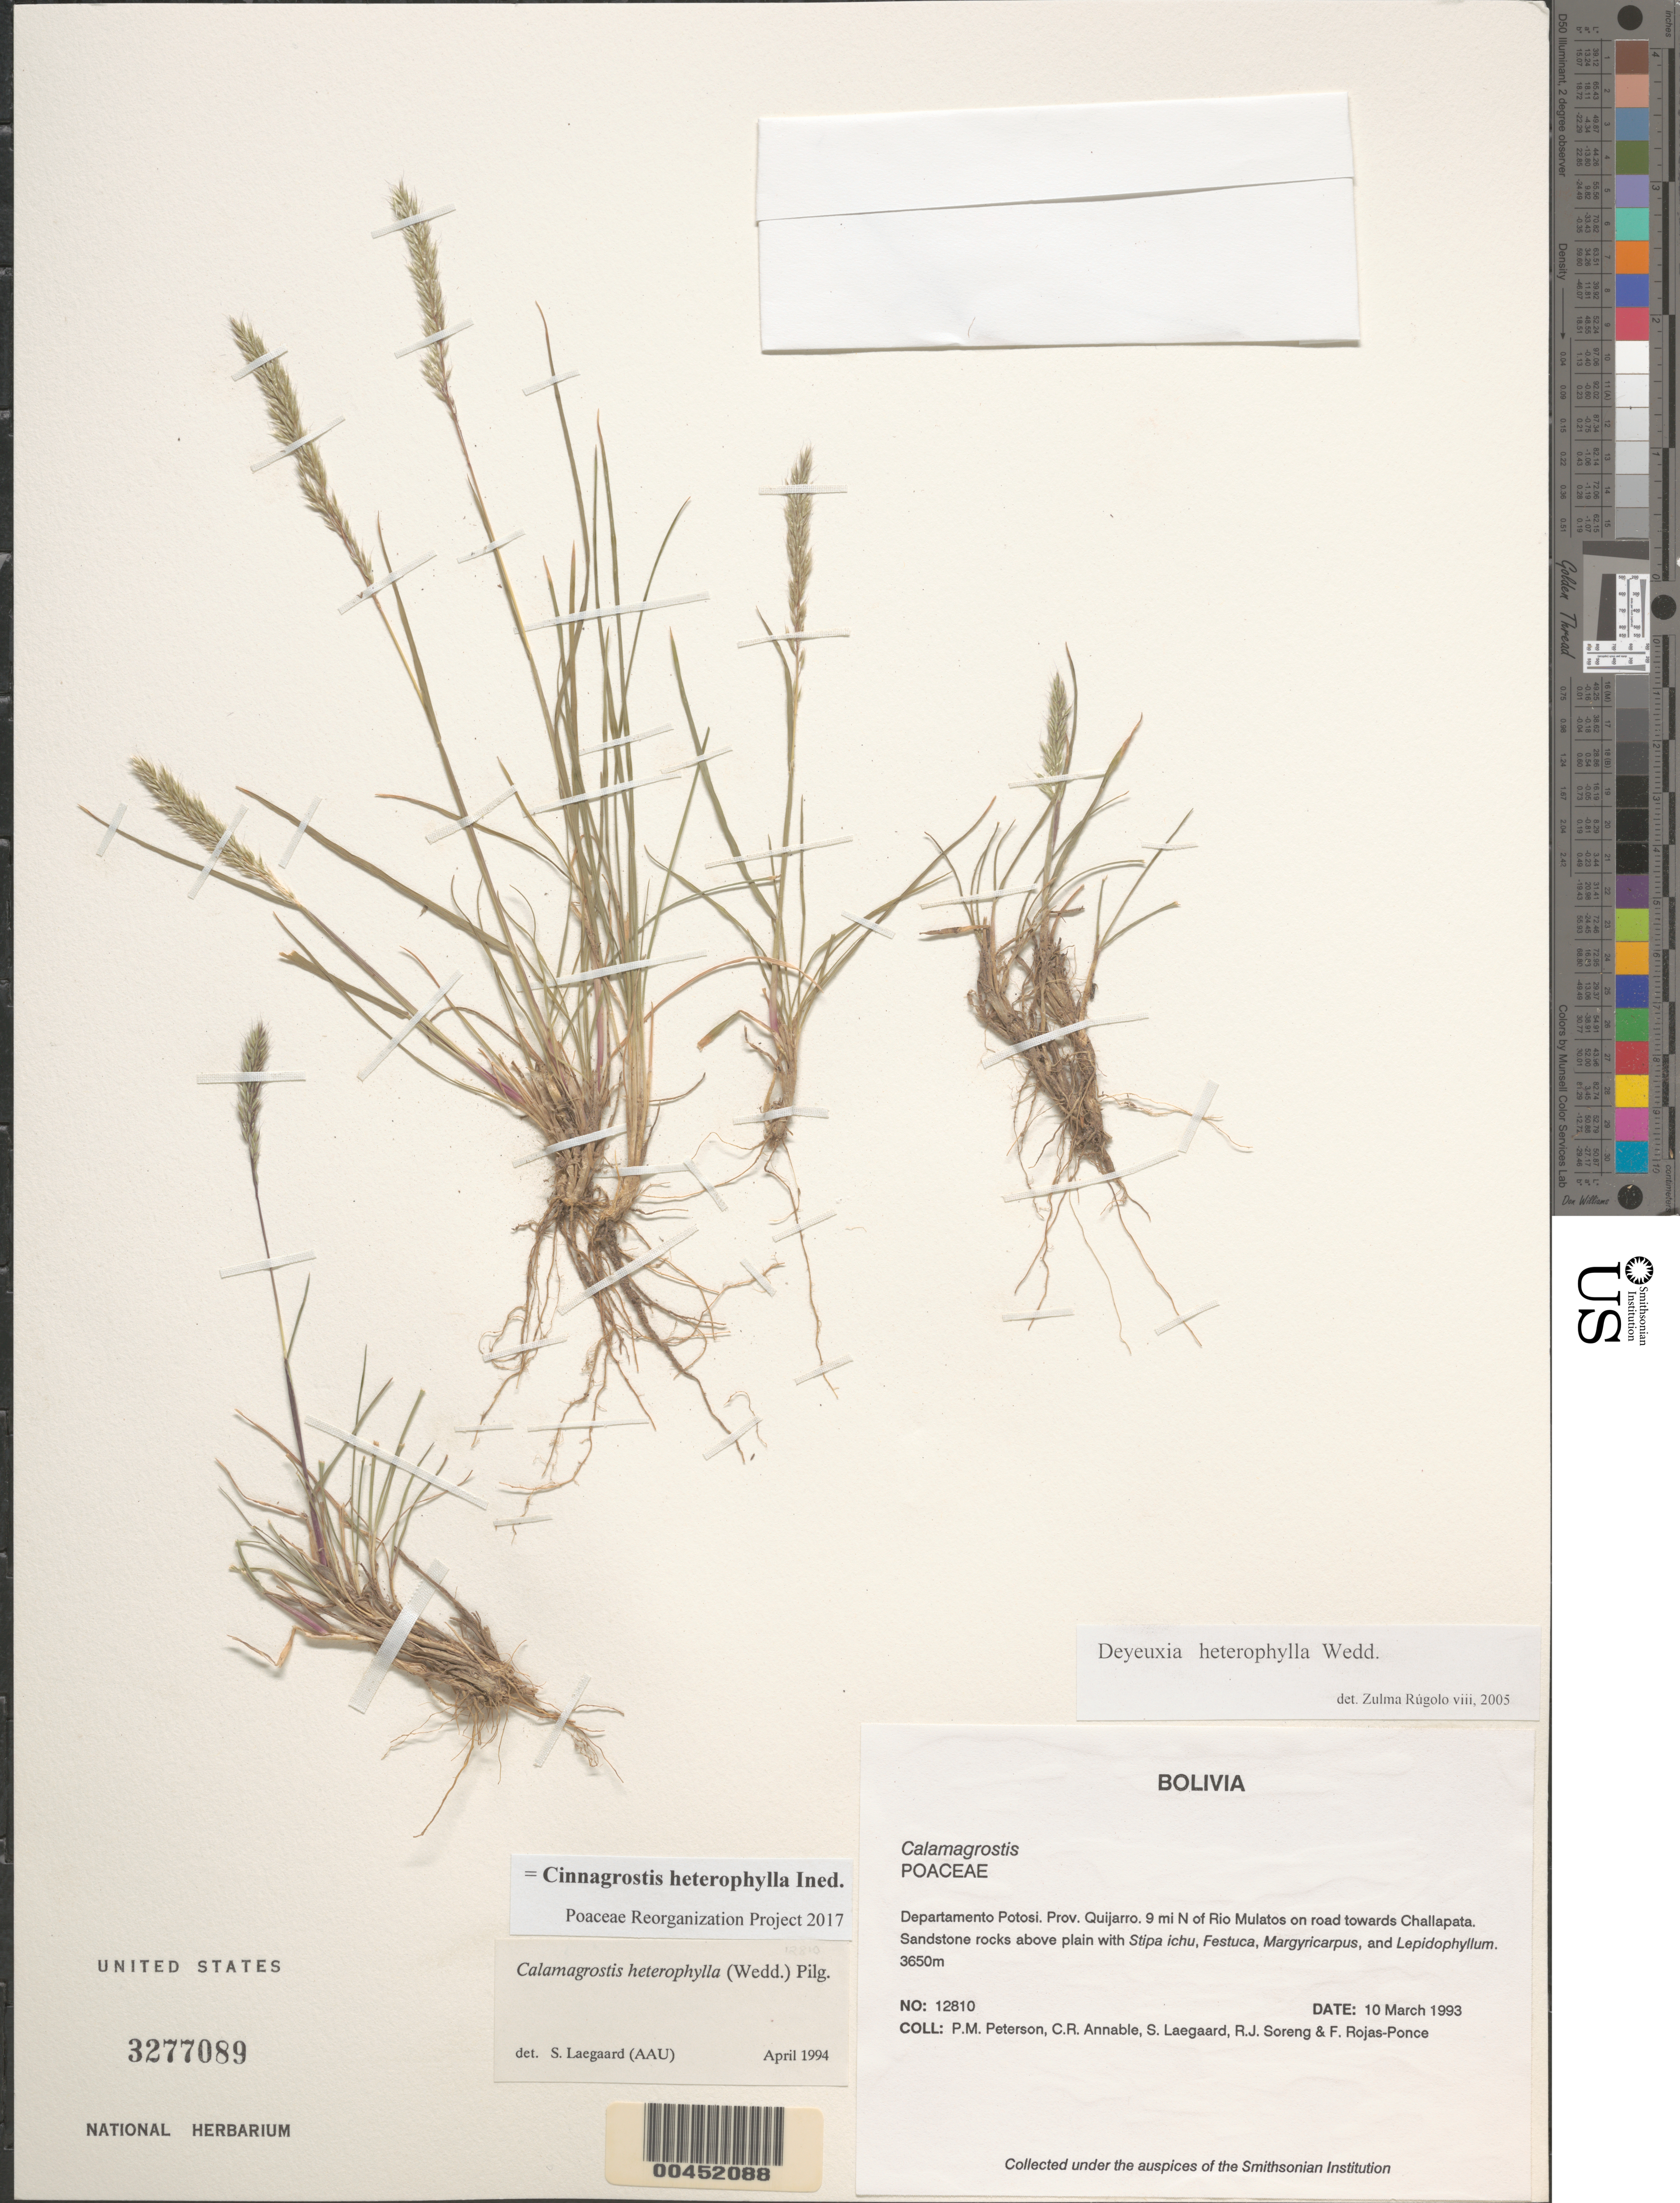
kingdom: Plantae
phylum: Tracheophyta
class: Liliopsida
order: Poales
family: Poaceae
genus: Cinnagrostis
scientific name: Cinnagrostis heterophylla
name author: (Wedd.) P.M. Peterson et al.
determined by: Poaceae Reorganization Project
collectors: P. M. Peterson, C. R. Annable, S. Lægaard, R. J. Soreng & F. Rojas-Ponce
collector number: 12810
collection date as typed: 10 Mar 1993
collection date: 1993-03-10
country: Bolivia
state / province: Potosí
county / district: Quijarro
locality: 9 mi N of Rio Mulatos on road towards Challapata.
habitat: Sandstone rocks above plain with Stipa ichu, Festuca, Margyricarpus, and Lepidophyllum.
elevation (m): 3650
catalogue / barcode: US 3277089